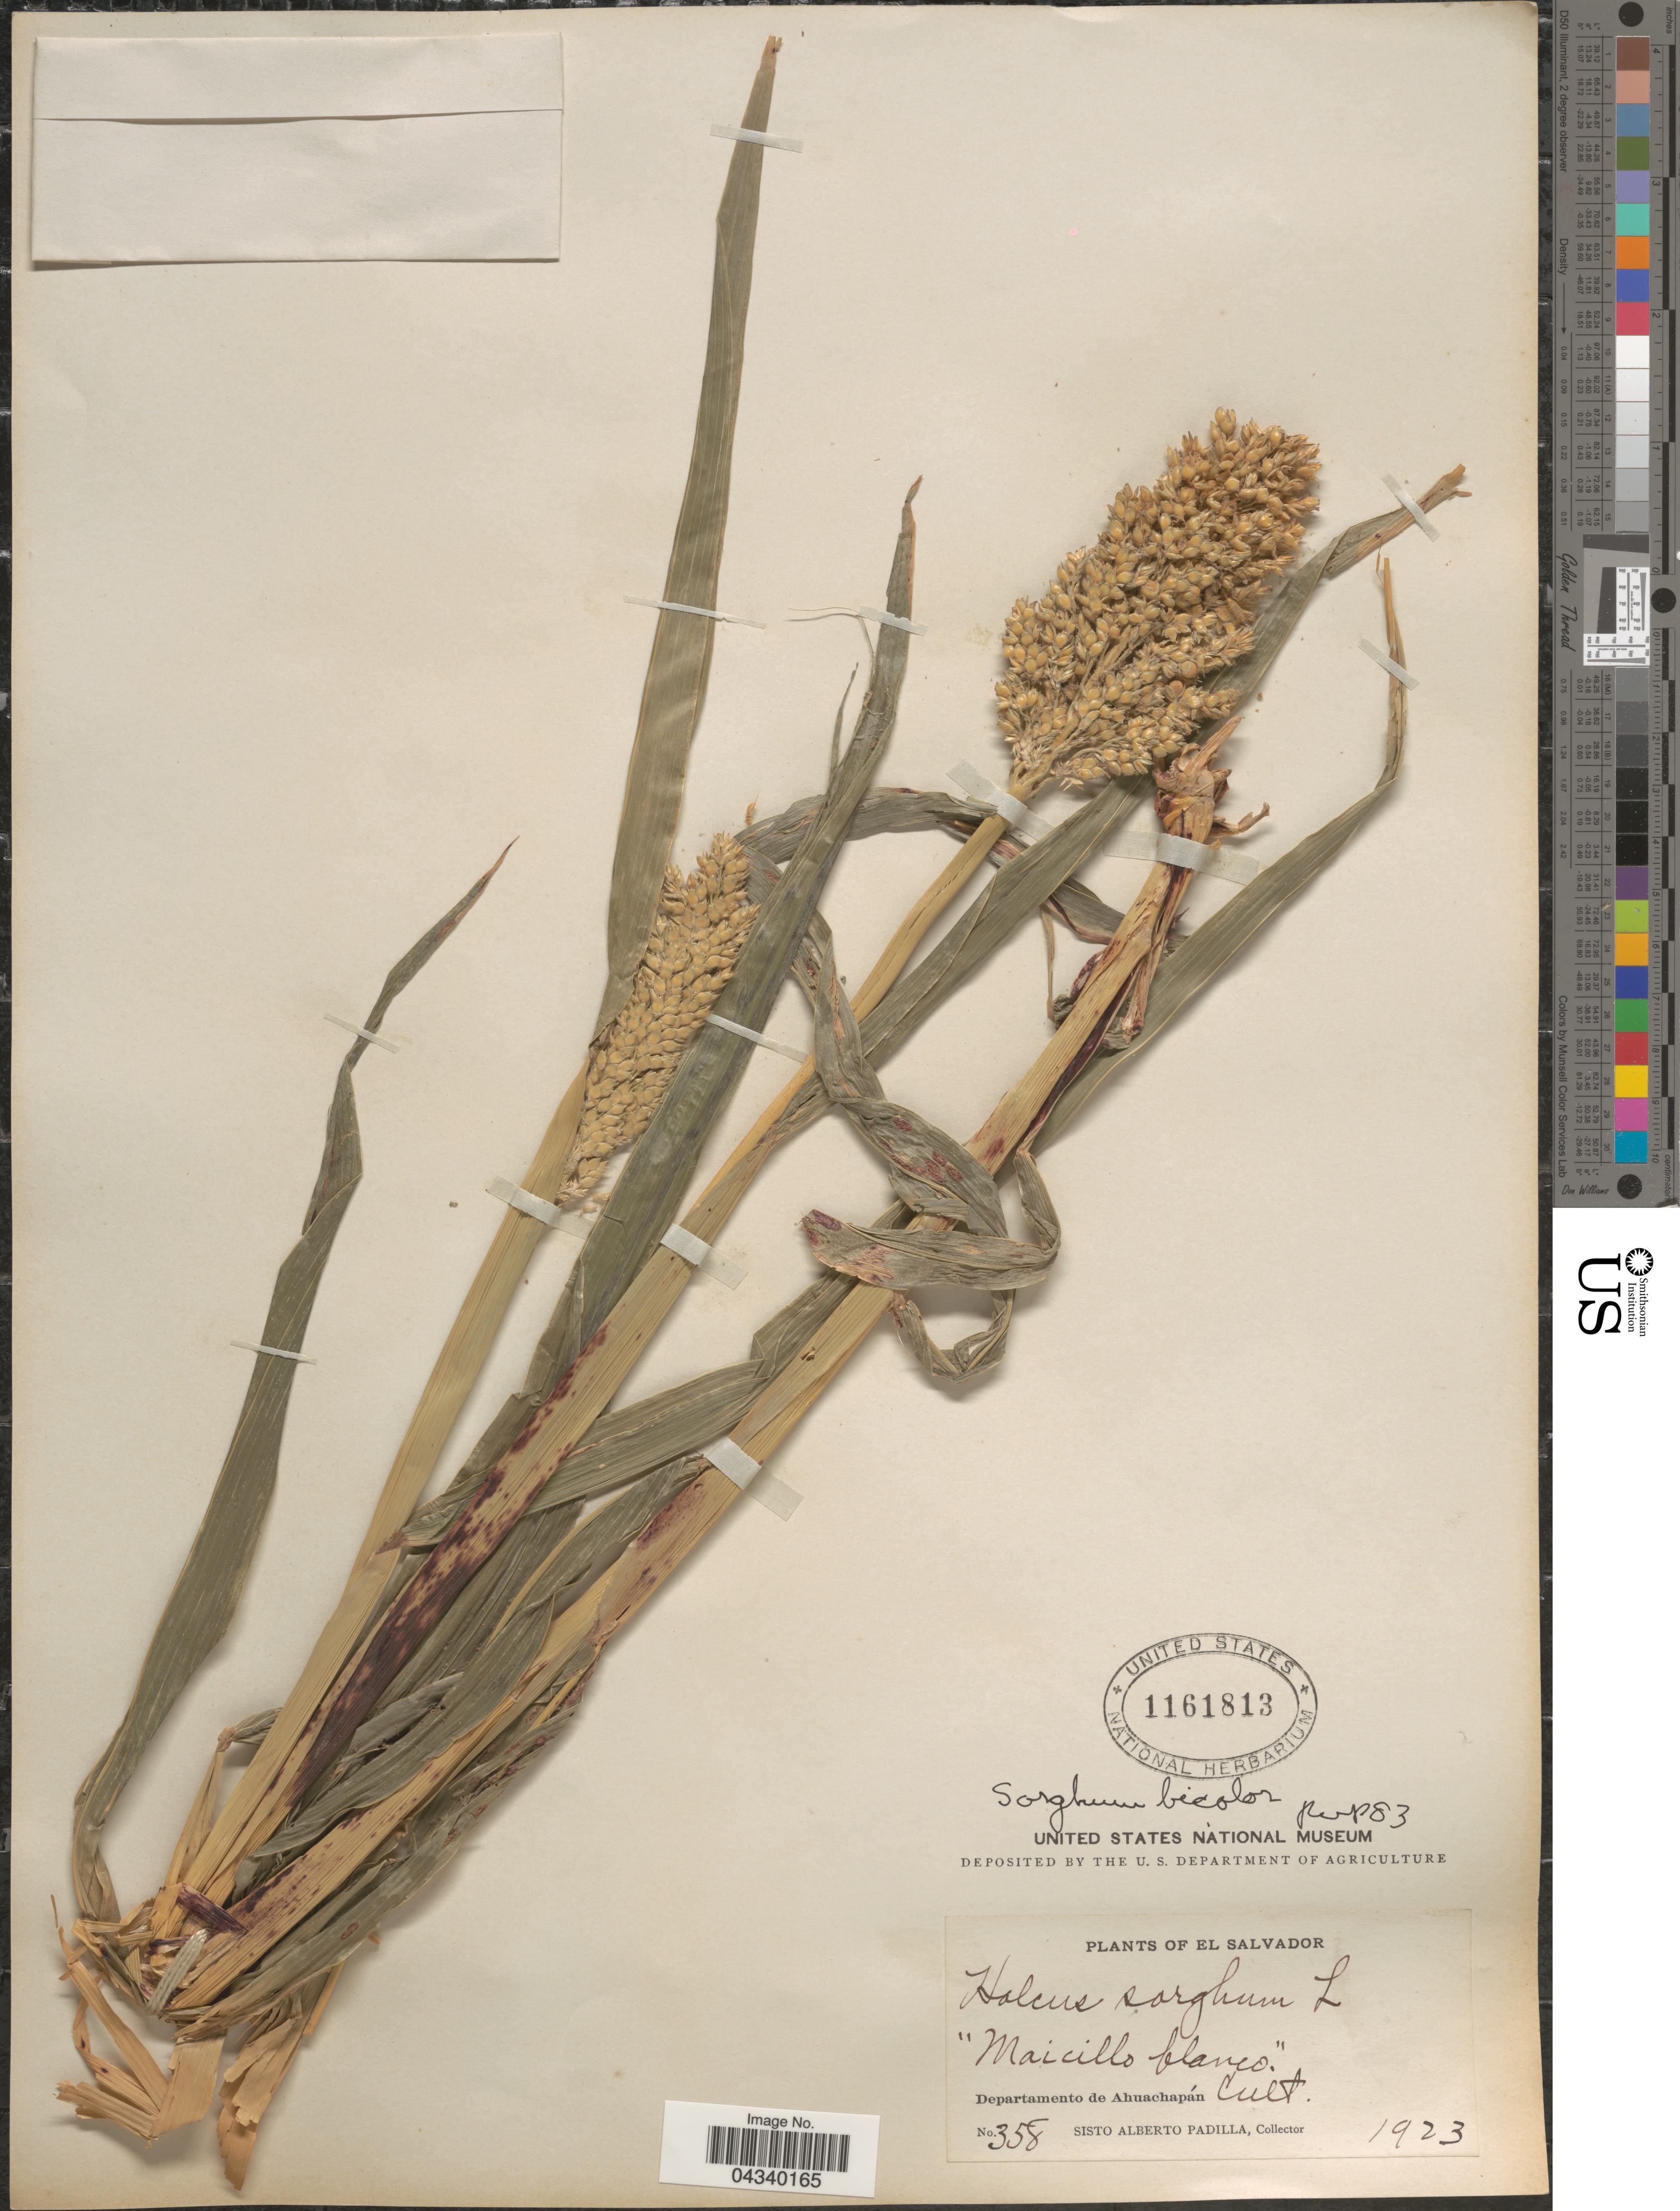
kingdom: Plantae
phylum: Tracheophyta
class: Liliopsida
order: Poales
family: Poaceae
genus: Sorghum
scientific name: Sorghum bicolor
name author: (L.) Moench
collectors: S. A. Padilla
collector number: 358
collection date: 1923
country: El Salvador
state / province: Ahuachapan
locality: Departamento de Ahuachapán.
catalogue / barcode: US 1161813